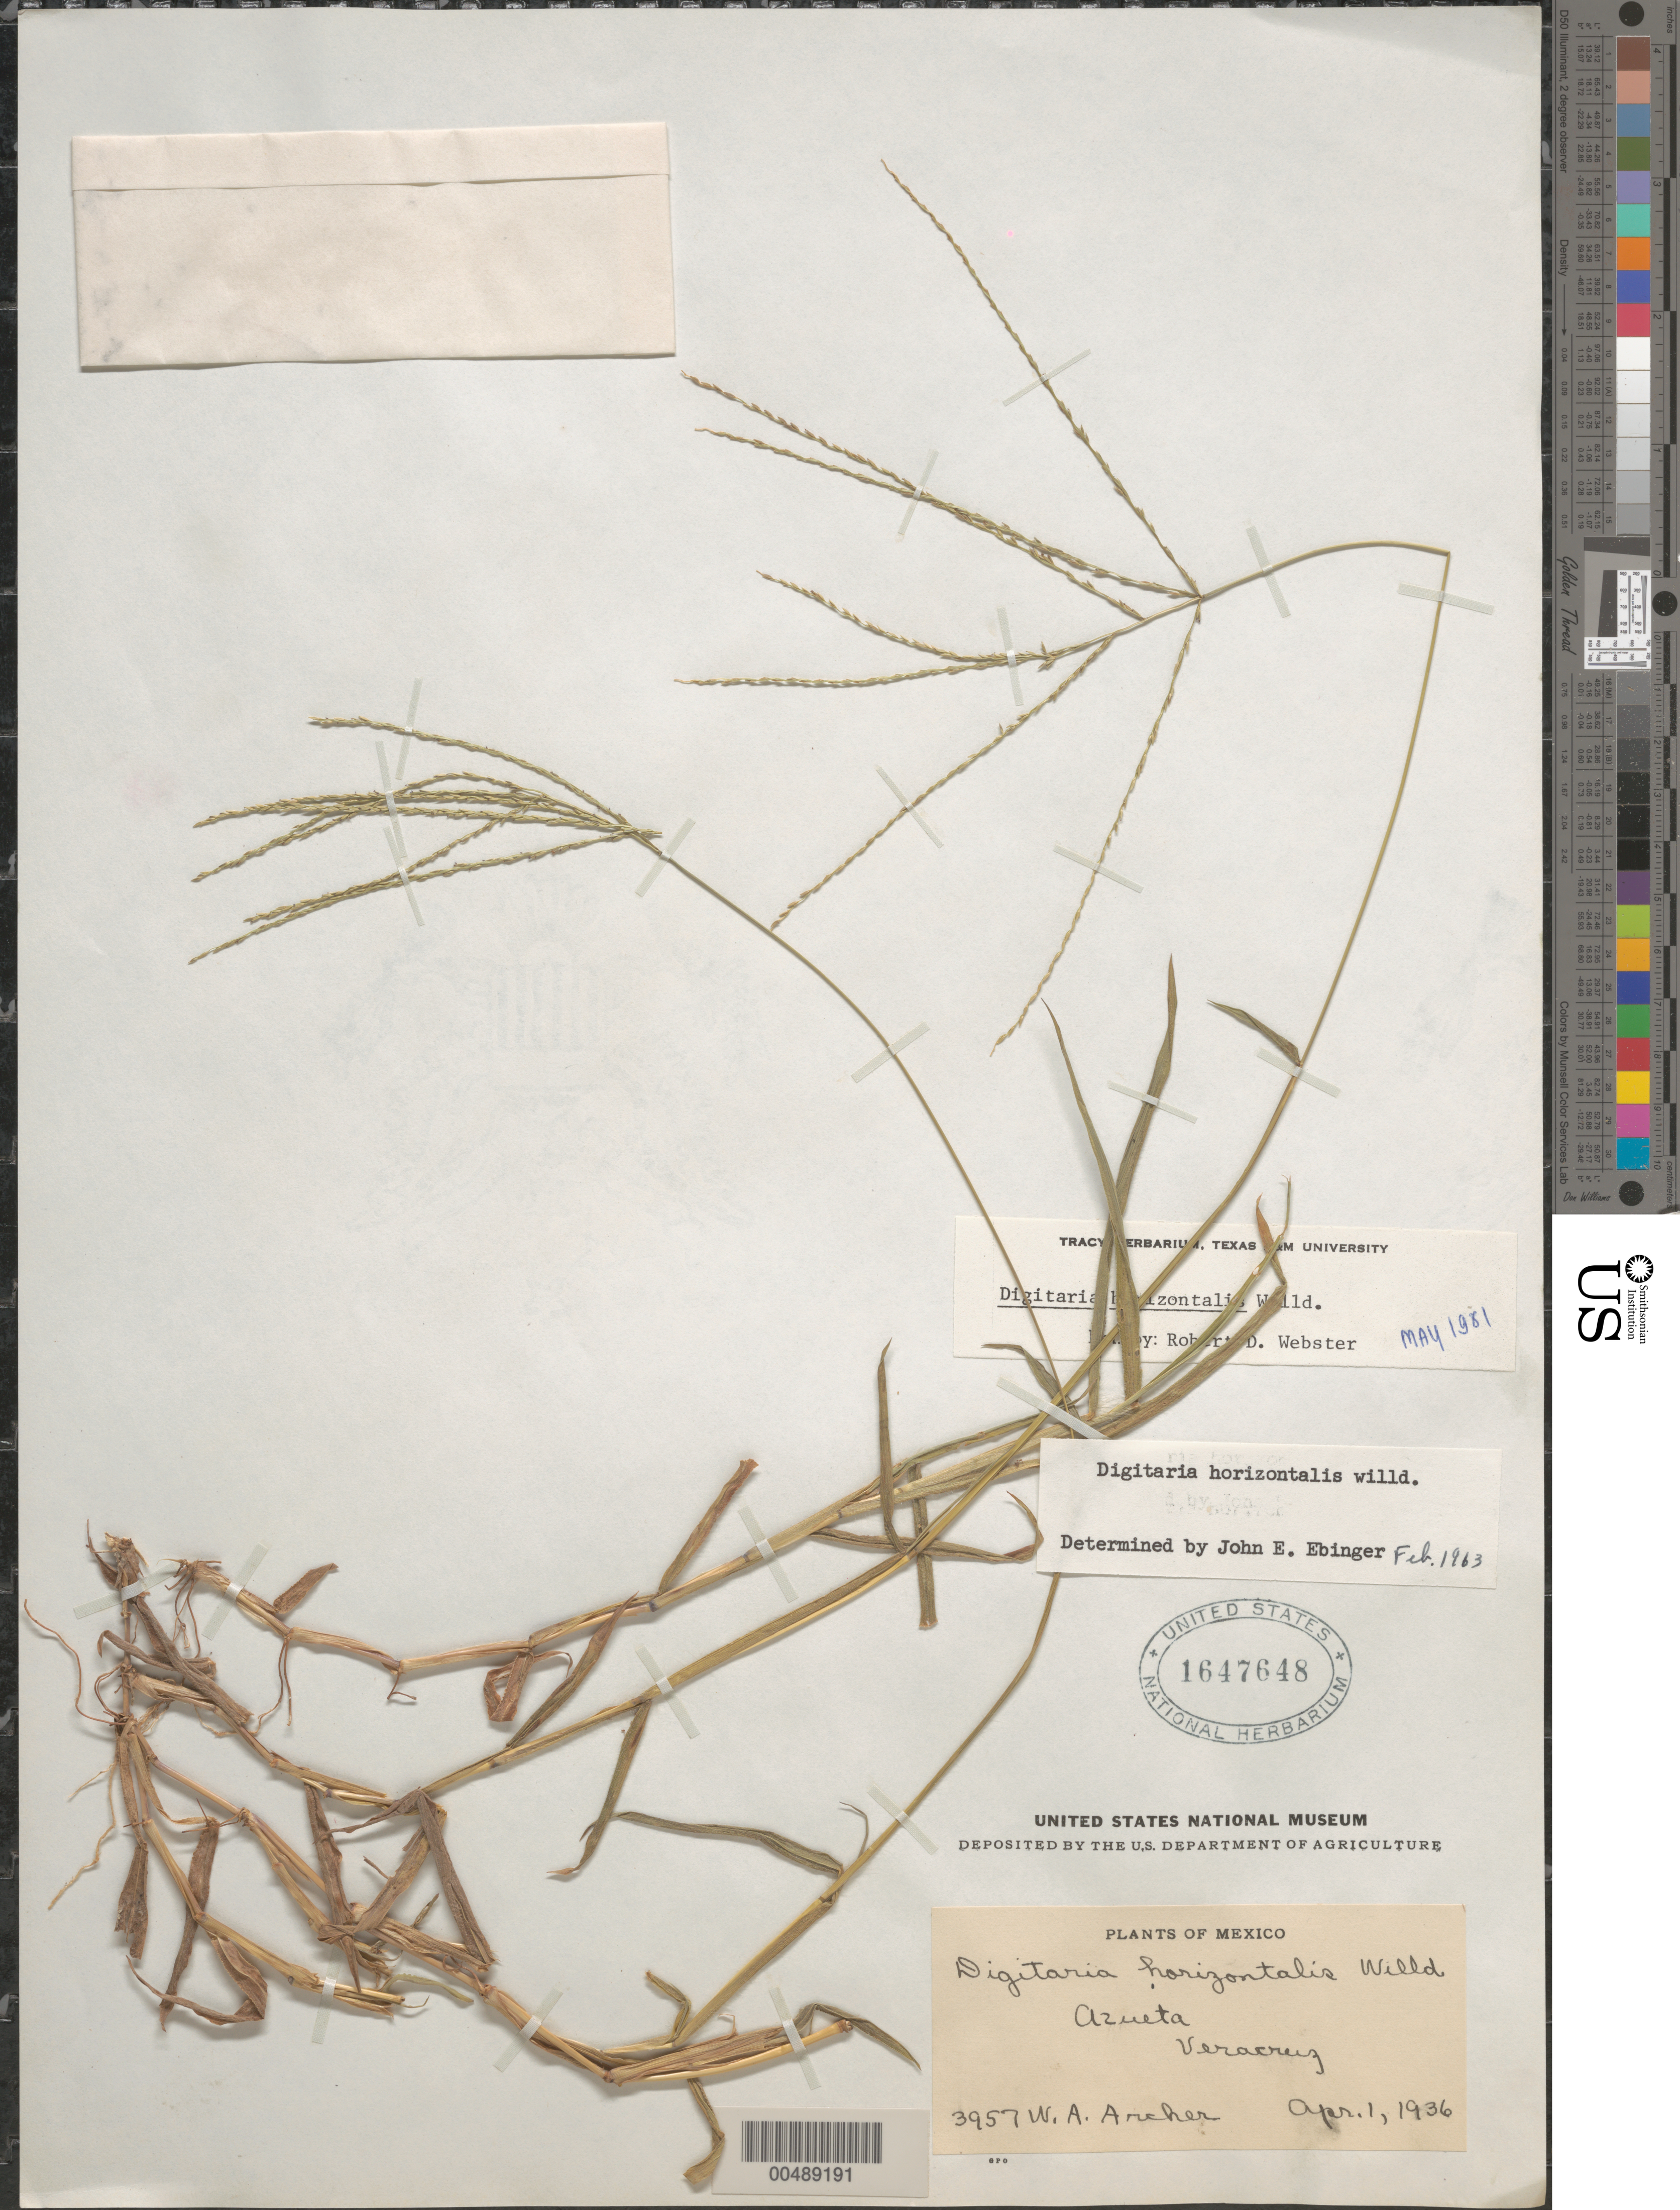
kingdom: Plantae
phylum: Tracheophyta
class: Liliopsida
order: Poales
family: Poaceae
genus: Digitaria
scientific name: Digitaria horizontalis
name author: Willd.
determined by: Webster, Robert D.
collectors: W. A. Archer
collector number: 3957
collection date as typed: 1 Apr 1936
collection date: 1936-04-01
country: Mexico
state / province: Veracruz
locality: Azueta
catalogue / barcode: US 1647648